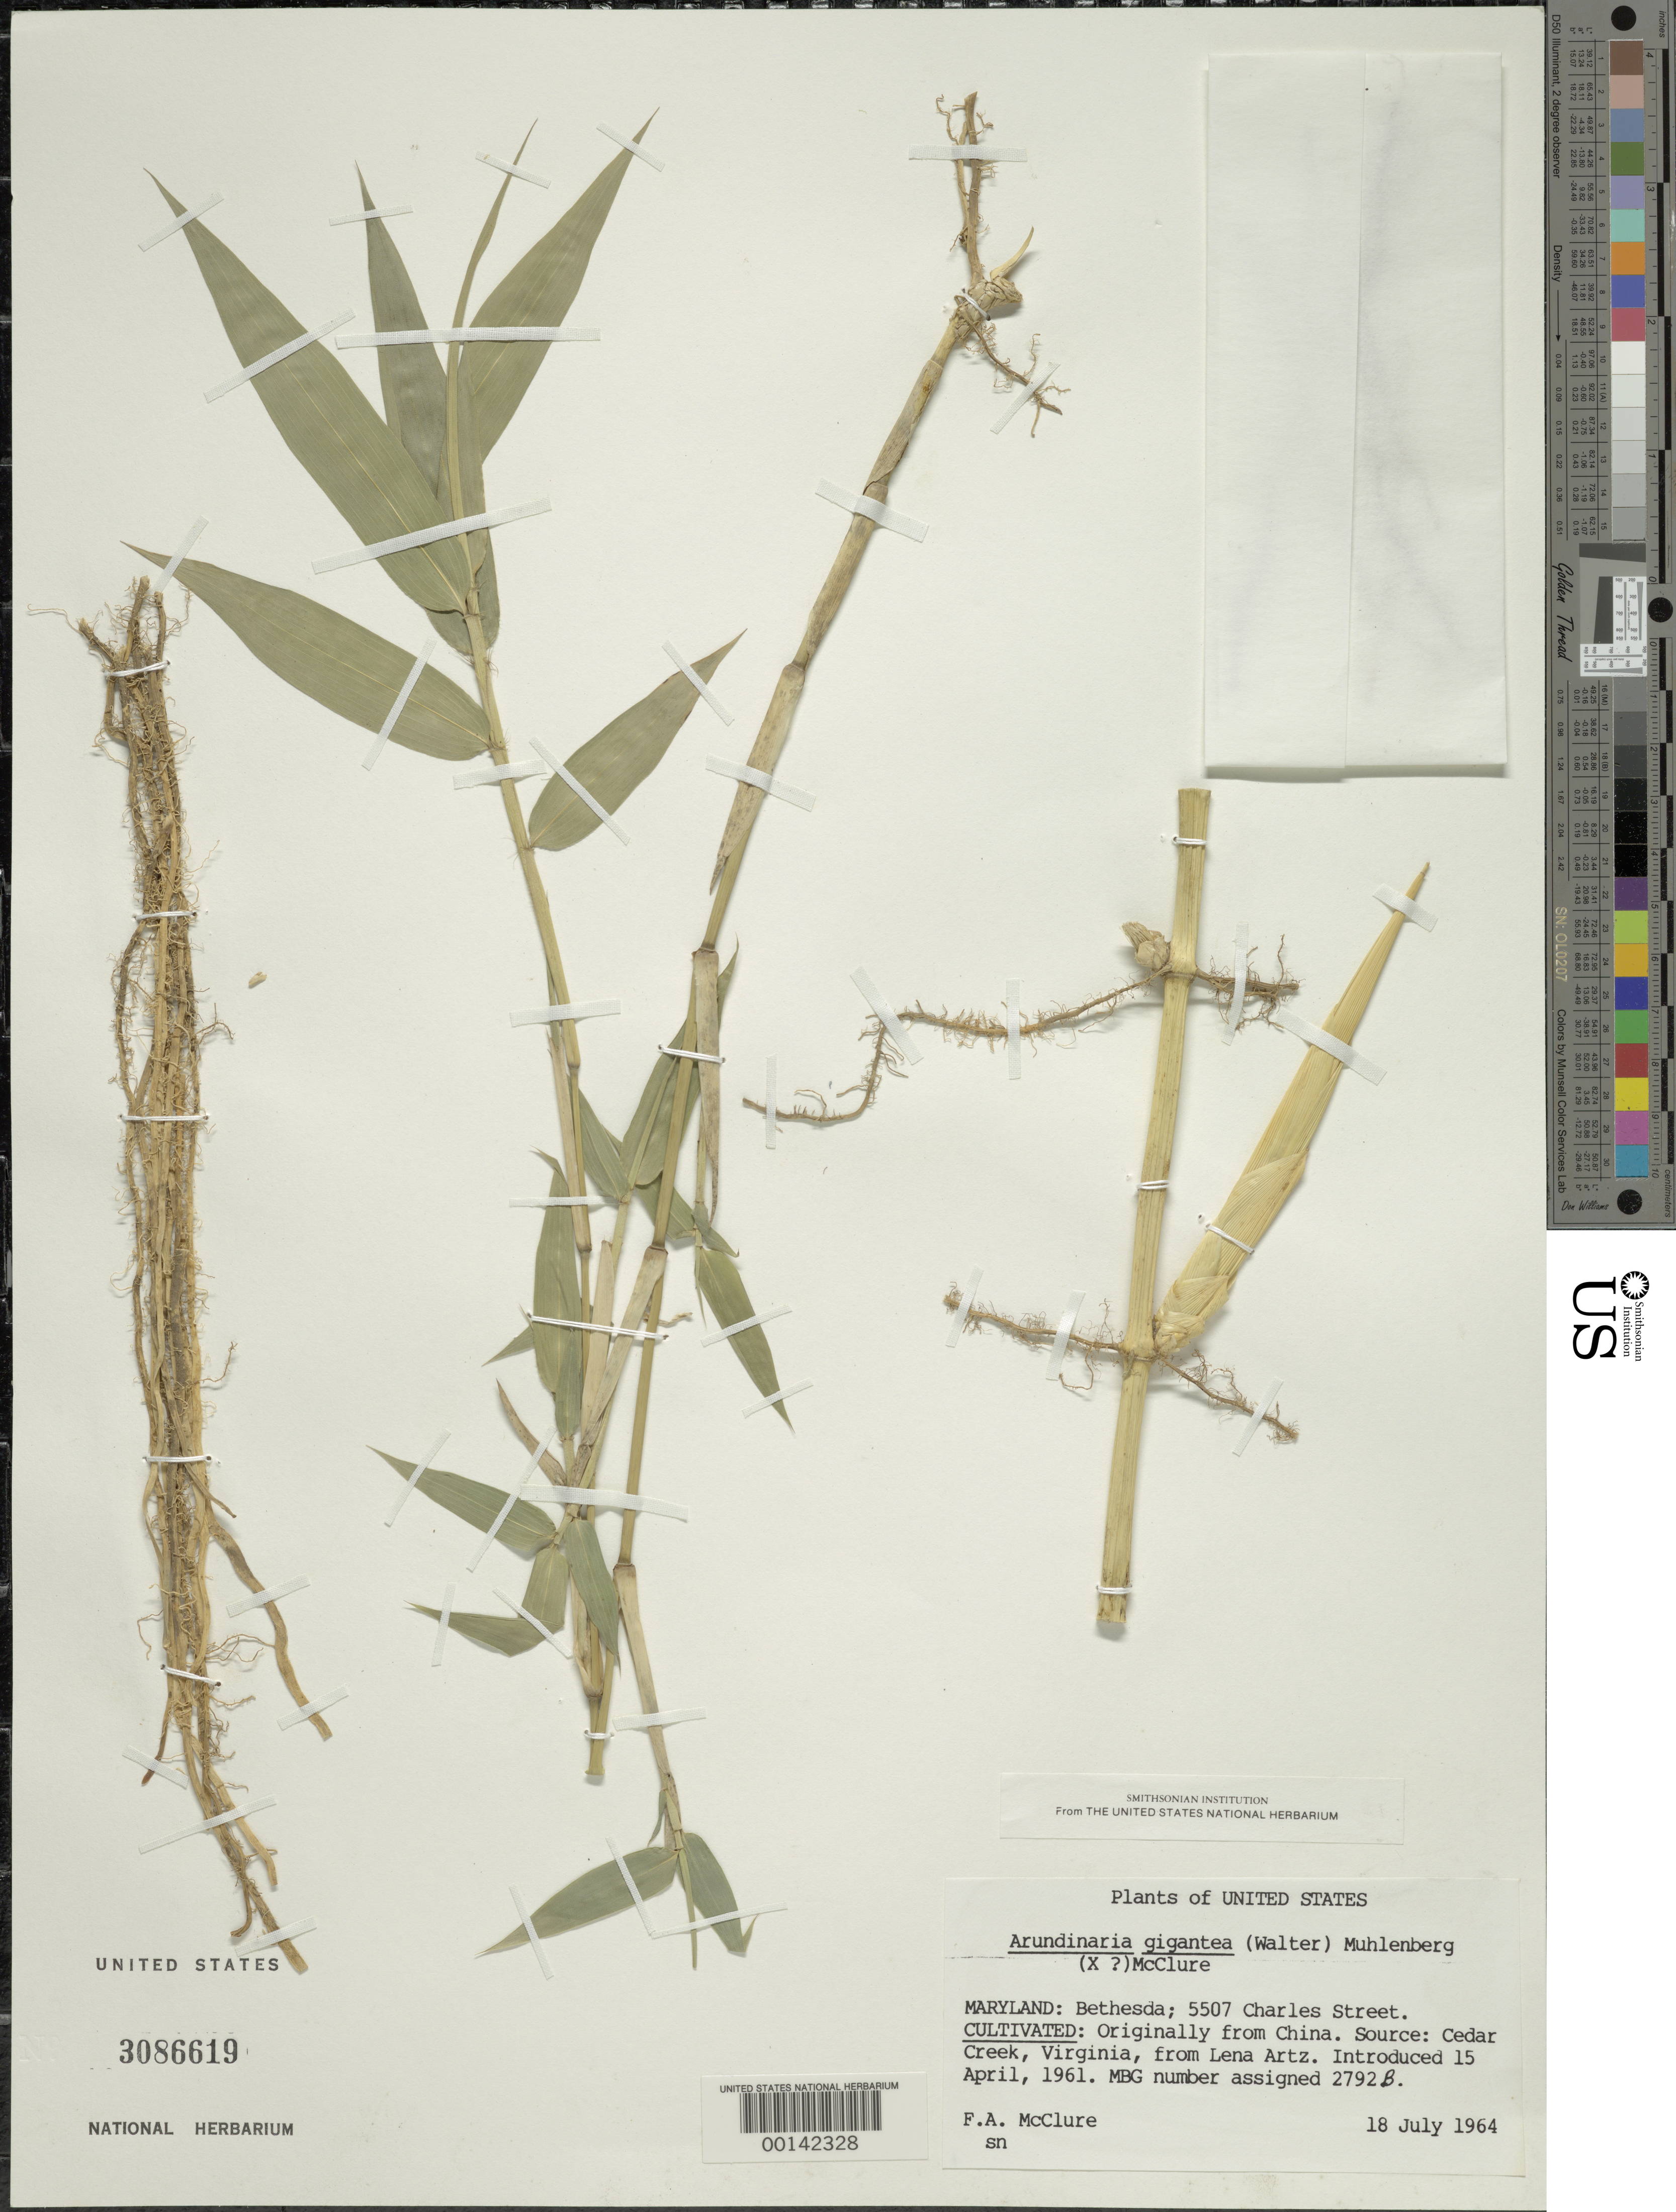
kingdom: Plantae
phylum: Tracheophyta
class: Liliopsida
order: Poales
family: Poaceae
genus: Arundinaria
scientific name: Arundinaria gigantea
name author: (Walter) Muhl.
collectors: F. A. McClure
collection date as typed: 18 Jul 1964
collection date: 1964-07-18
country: United States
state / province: Maryland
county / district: Montgomery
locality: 5507 Charles Street, Bethesda (McClure's garden)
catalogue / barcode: US 3086619